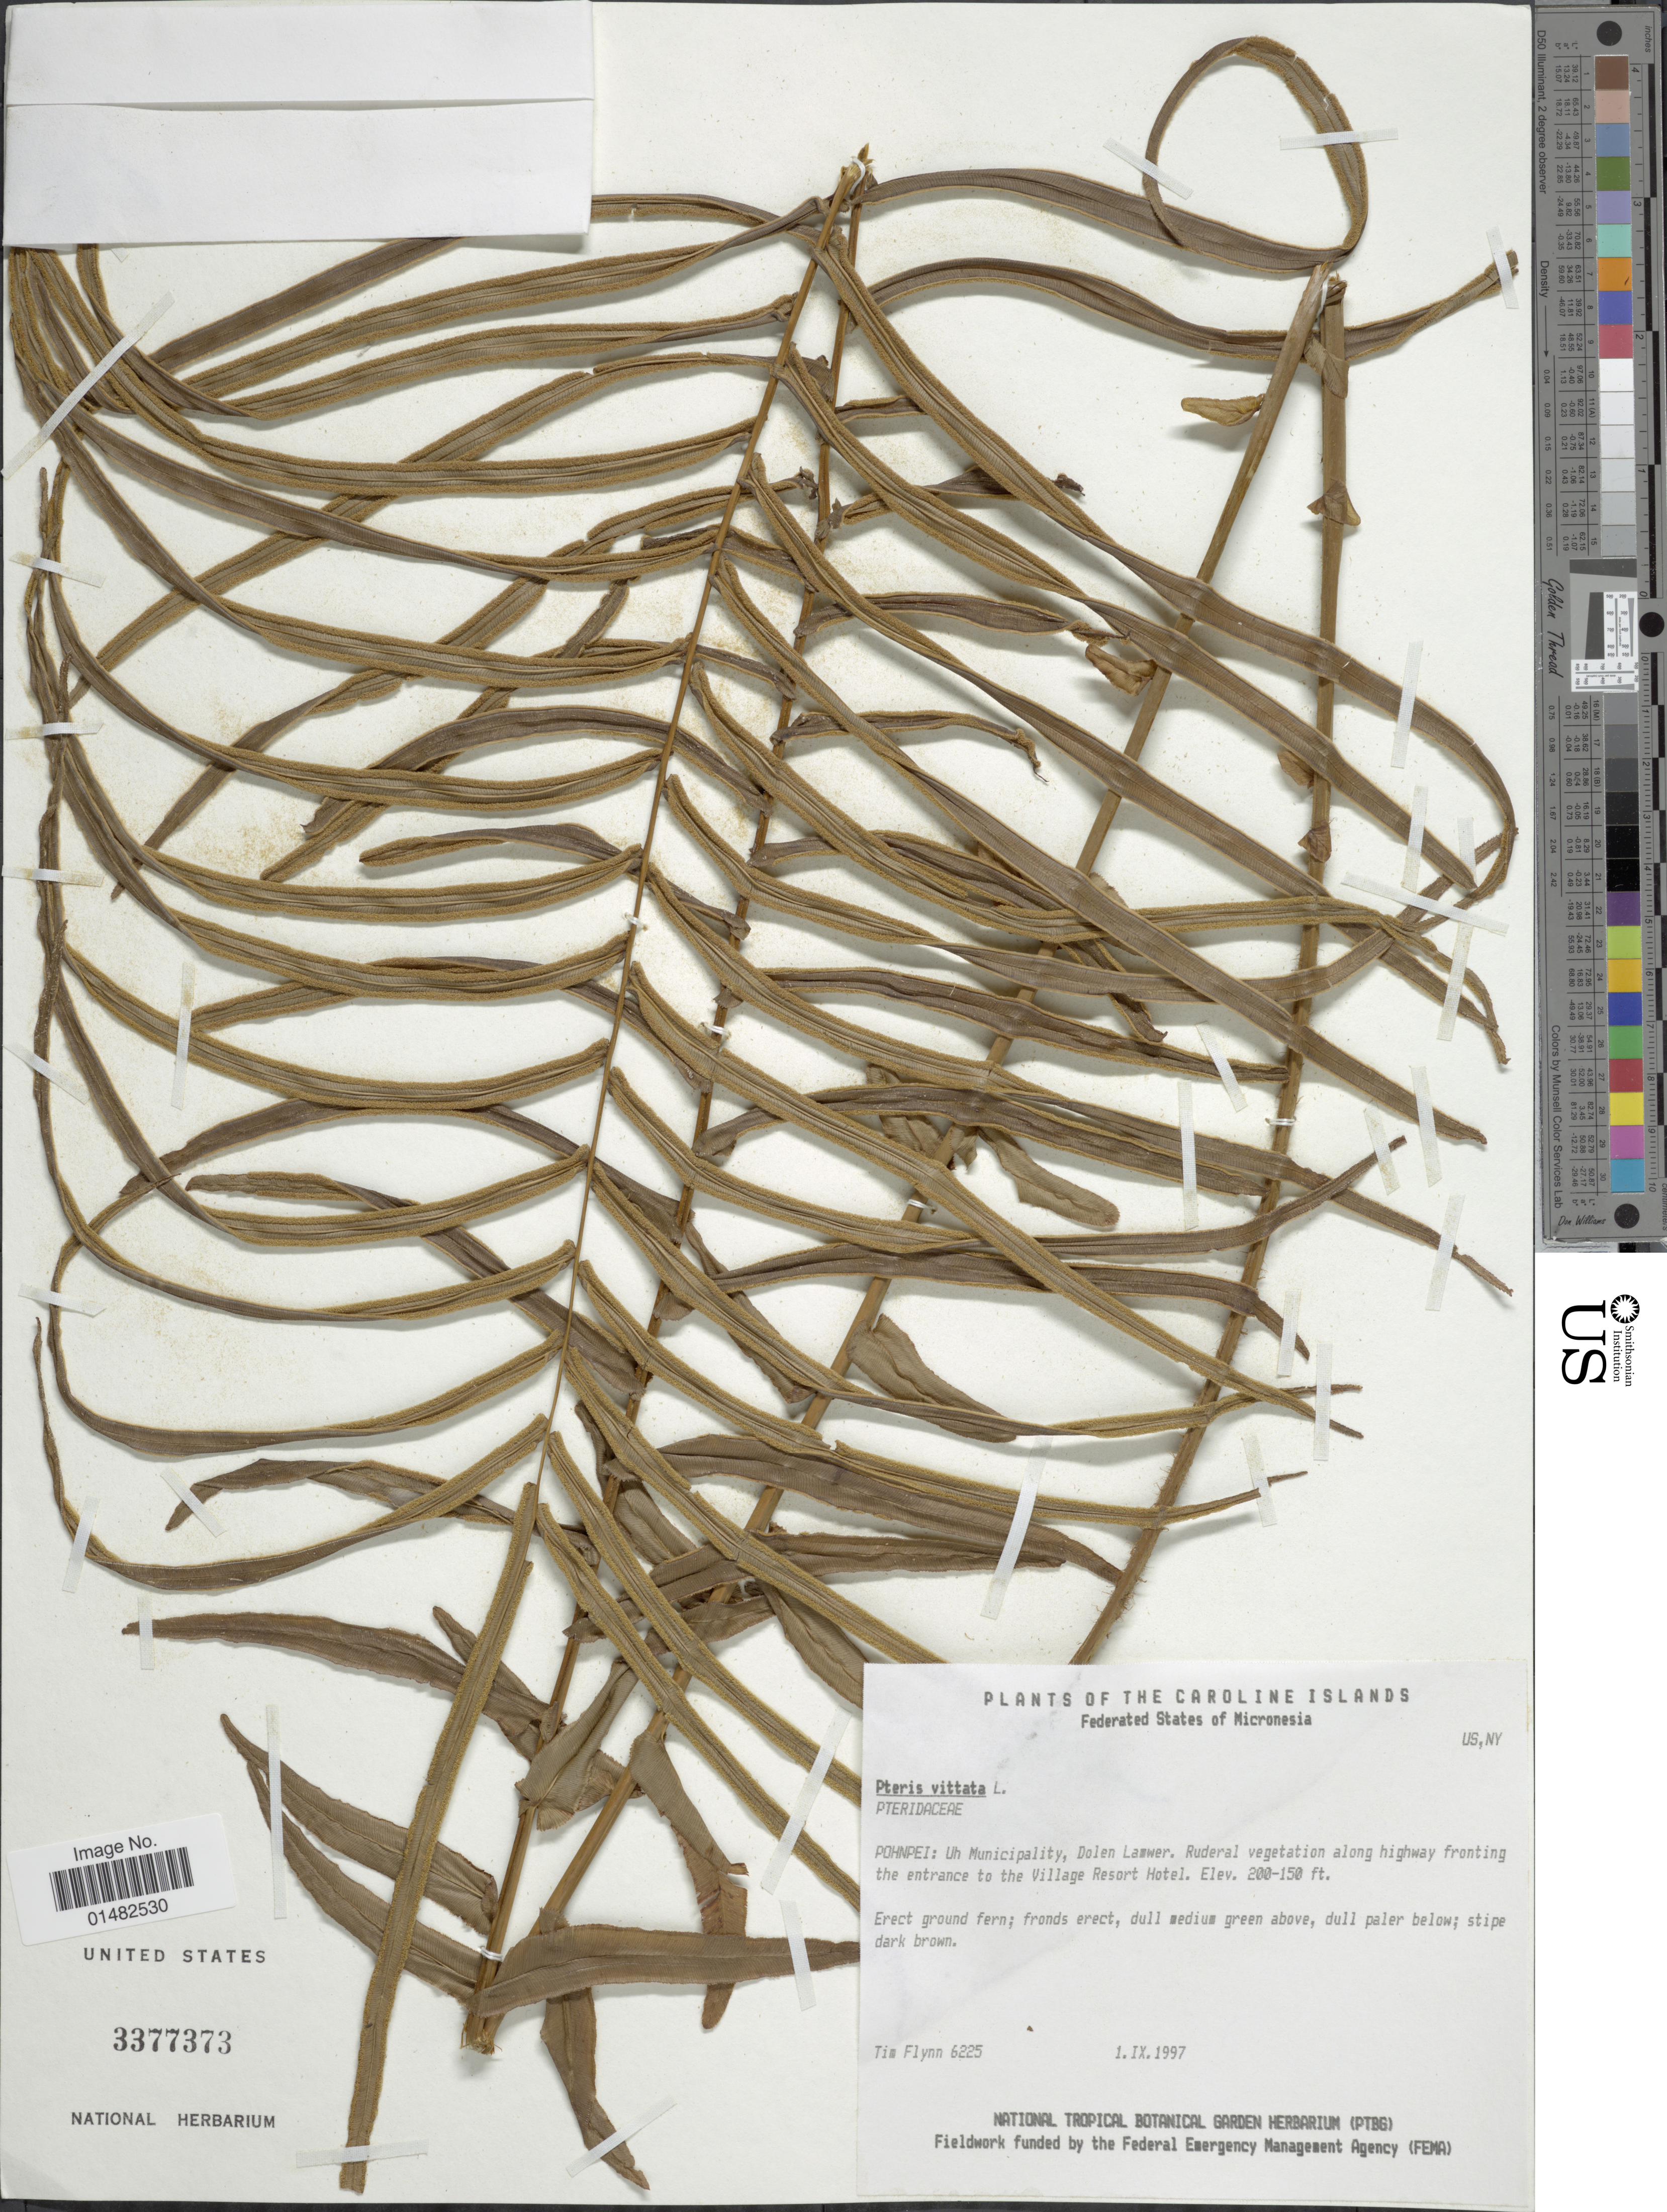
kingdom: Plantae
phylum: Tracheophyta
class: Polypodiopsida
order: Polypodiales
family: Pteridaceae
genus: Pteris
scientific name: Pteris vittata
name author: L.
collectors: T. W. Flynn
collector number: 6225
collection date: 1997-09-01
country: Micronesia, Federated States of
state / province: Pohnpei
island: Pohnpei [Ponape]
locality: Uh Municipality, Dolen Lamwer, Ruderal Vegetation along highway fronting the entrance to the Village Resort Hotel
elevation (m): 46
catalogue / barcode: US 3377373